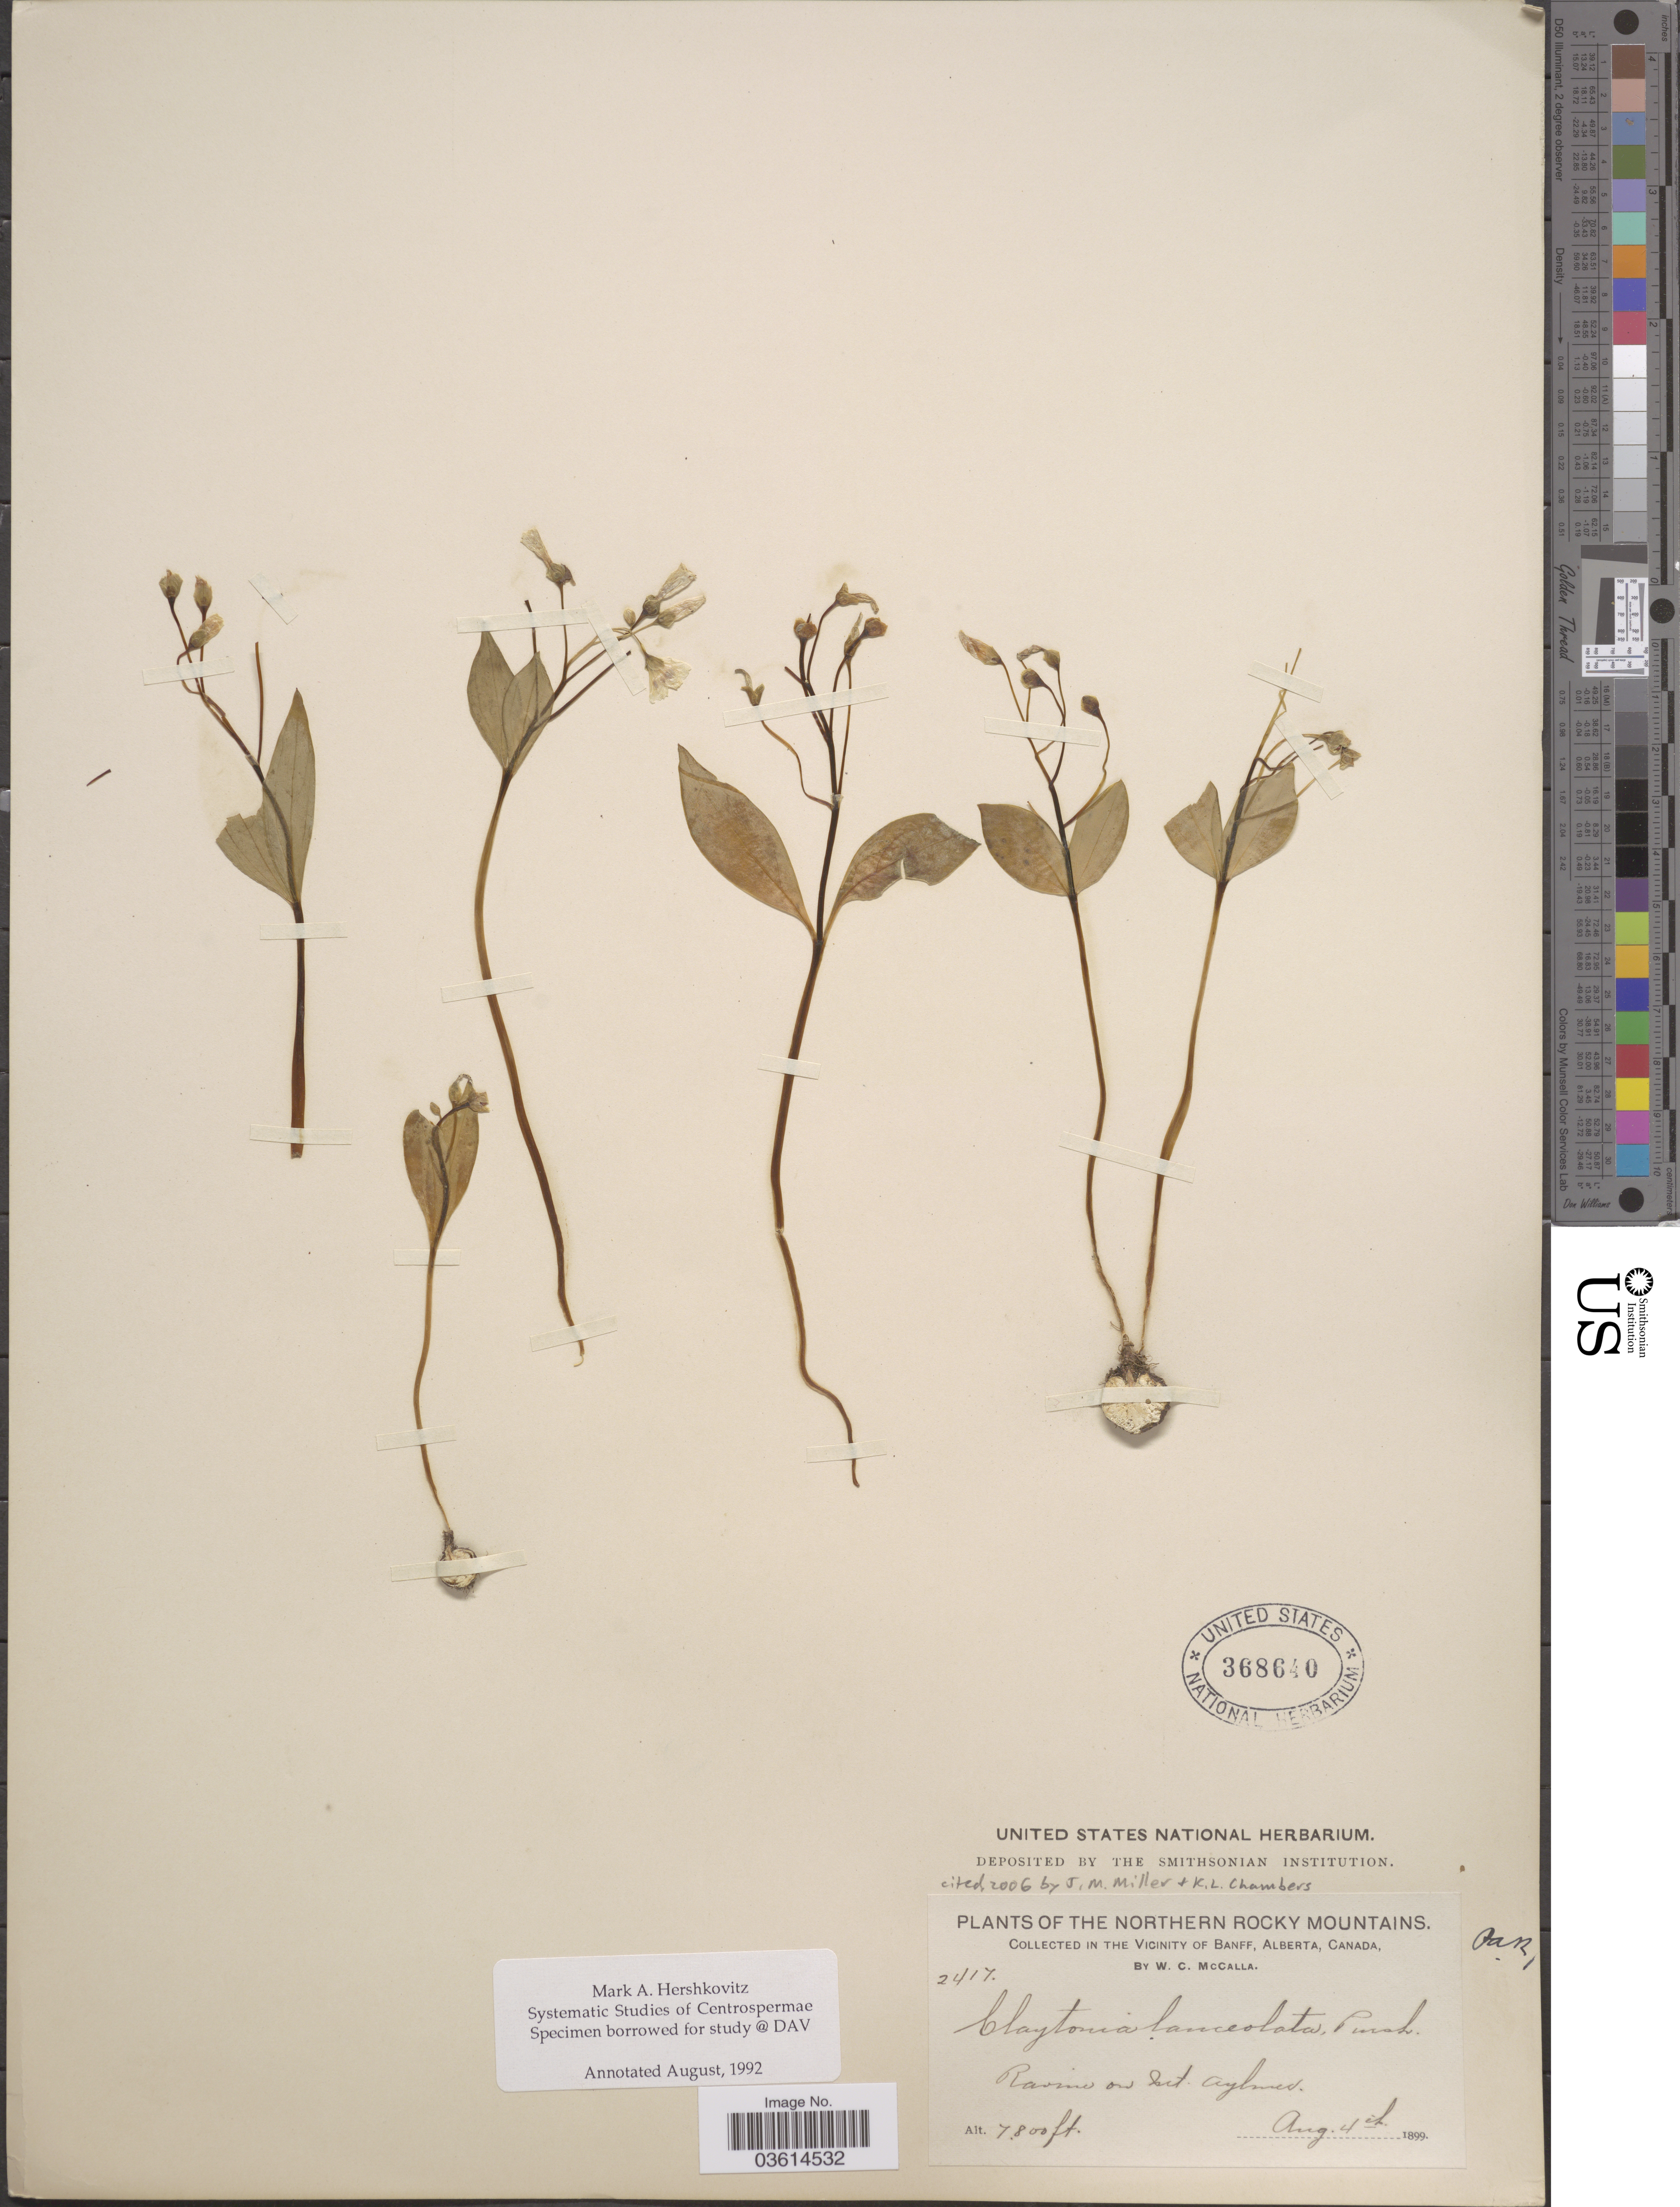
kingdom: Plantae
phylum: Tracheophyta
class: Magnoliopsida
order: Caryophyllales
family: Montiaceae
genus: Claytonia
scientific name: Claytonia lanceolata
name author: Pursh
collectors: W. McCalla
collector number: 2417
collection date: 1899-08-04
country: Canada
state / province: Alberta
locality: The Northern Rocky Mountains. The Vicinity of Banff. Ravine on Mt. Aylmer.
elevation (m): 2377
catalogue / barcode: US 368640